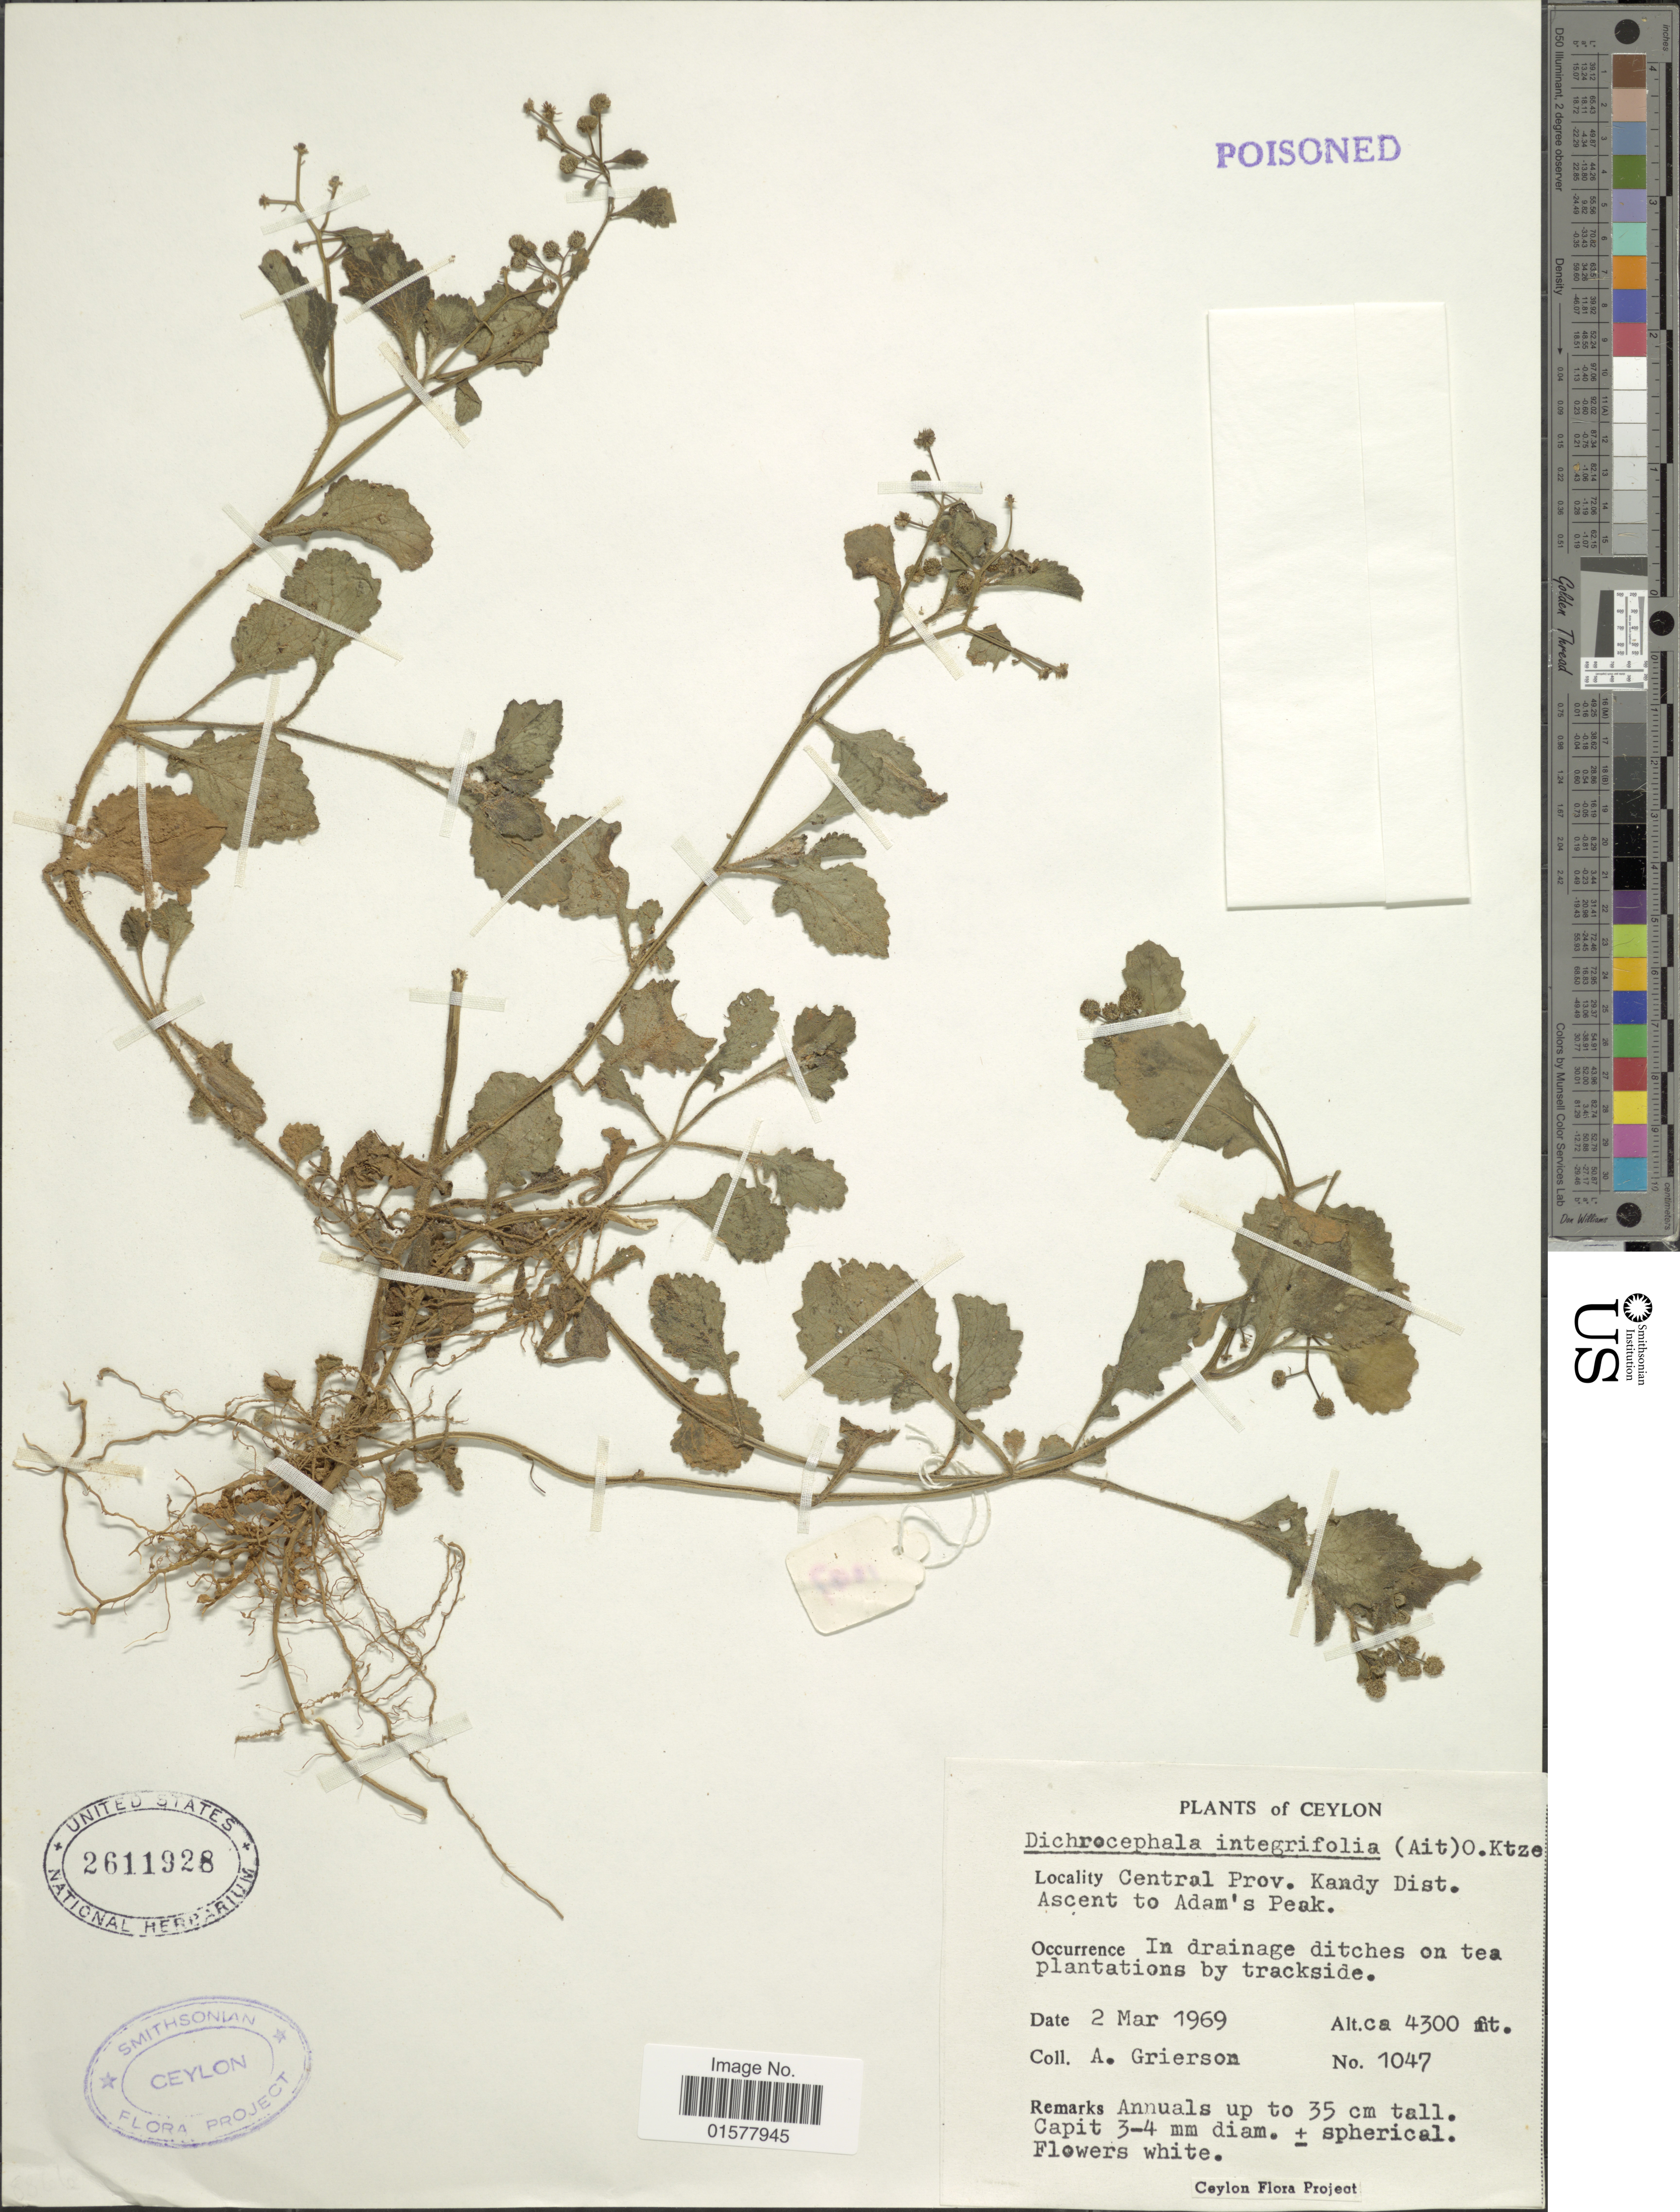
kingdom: Plantae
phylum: Tracheophyta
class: Magnoliopsida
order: Asterales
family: Asteraceae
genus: Dichrocephala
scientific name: Dichrocephala integrifolia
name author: (L. f.) Kuntze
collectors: A. Grierson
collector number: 1047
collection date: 1869-03-02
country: Sri Lanka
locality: Ceylon, Central Prov. Kandy Dist. Ascent to Adam's Peak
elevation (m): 1311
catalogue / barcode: US 2611928